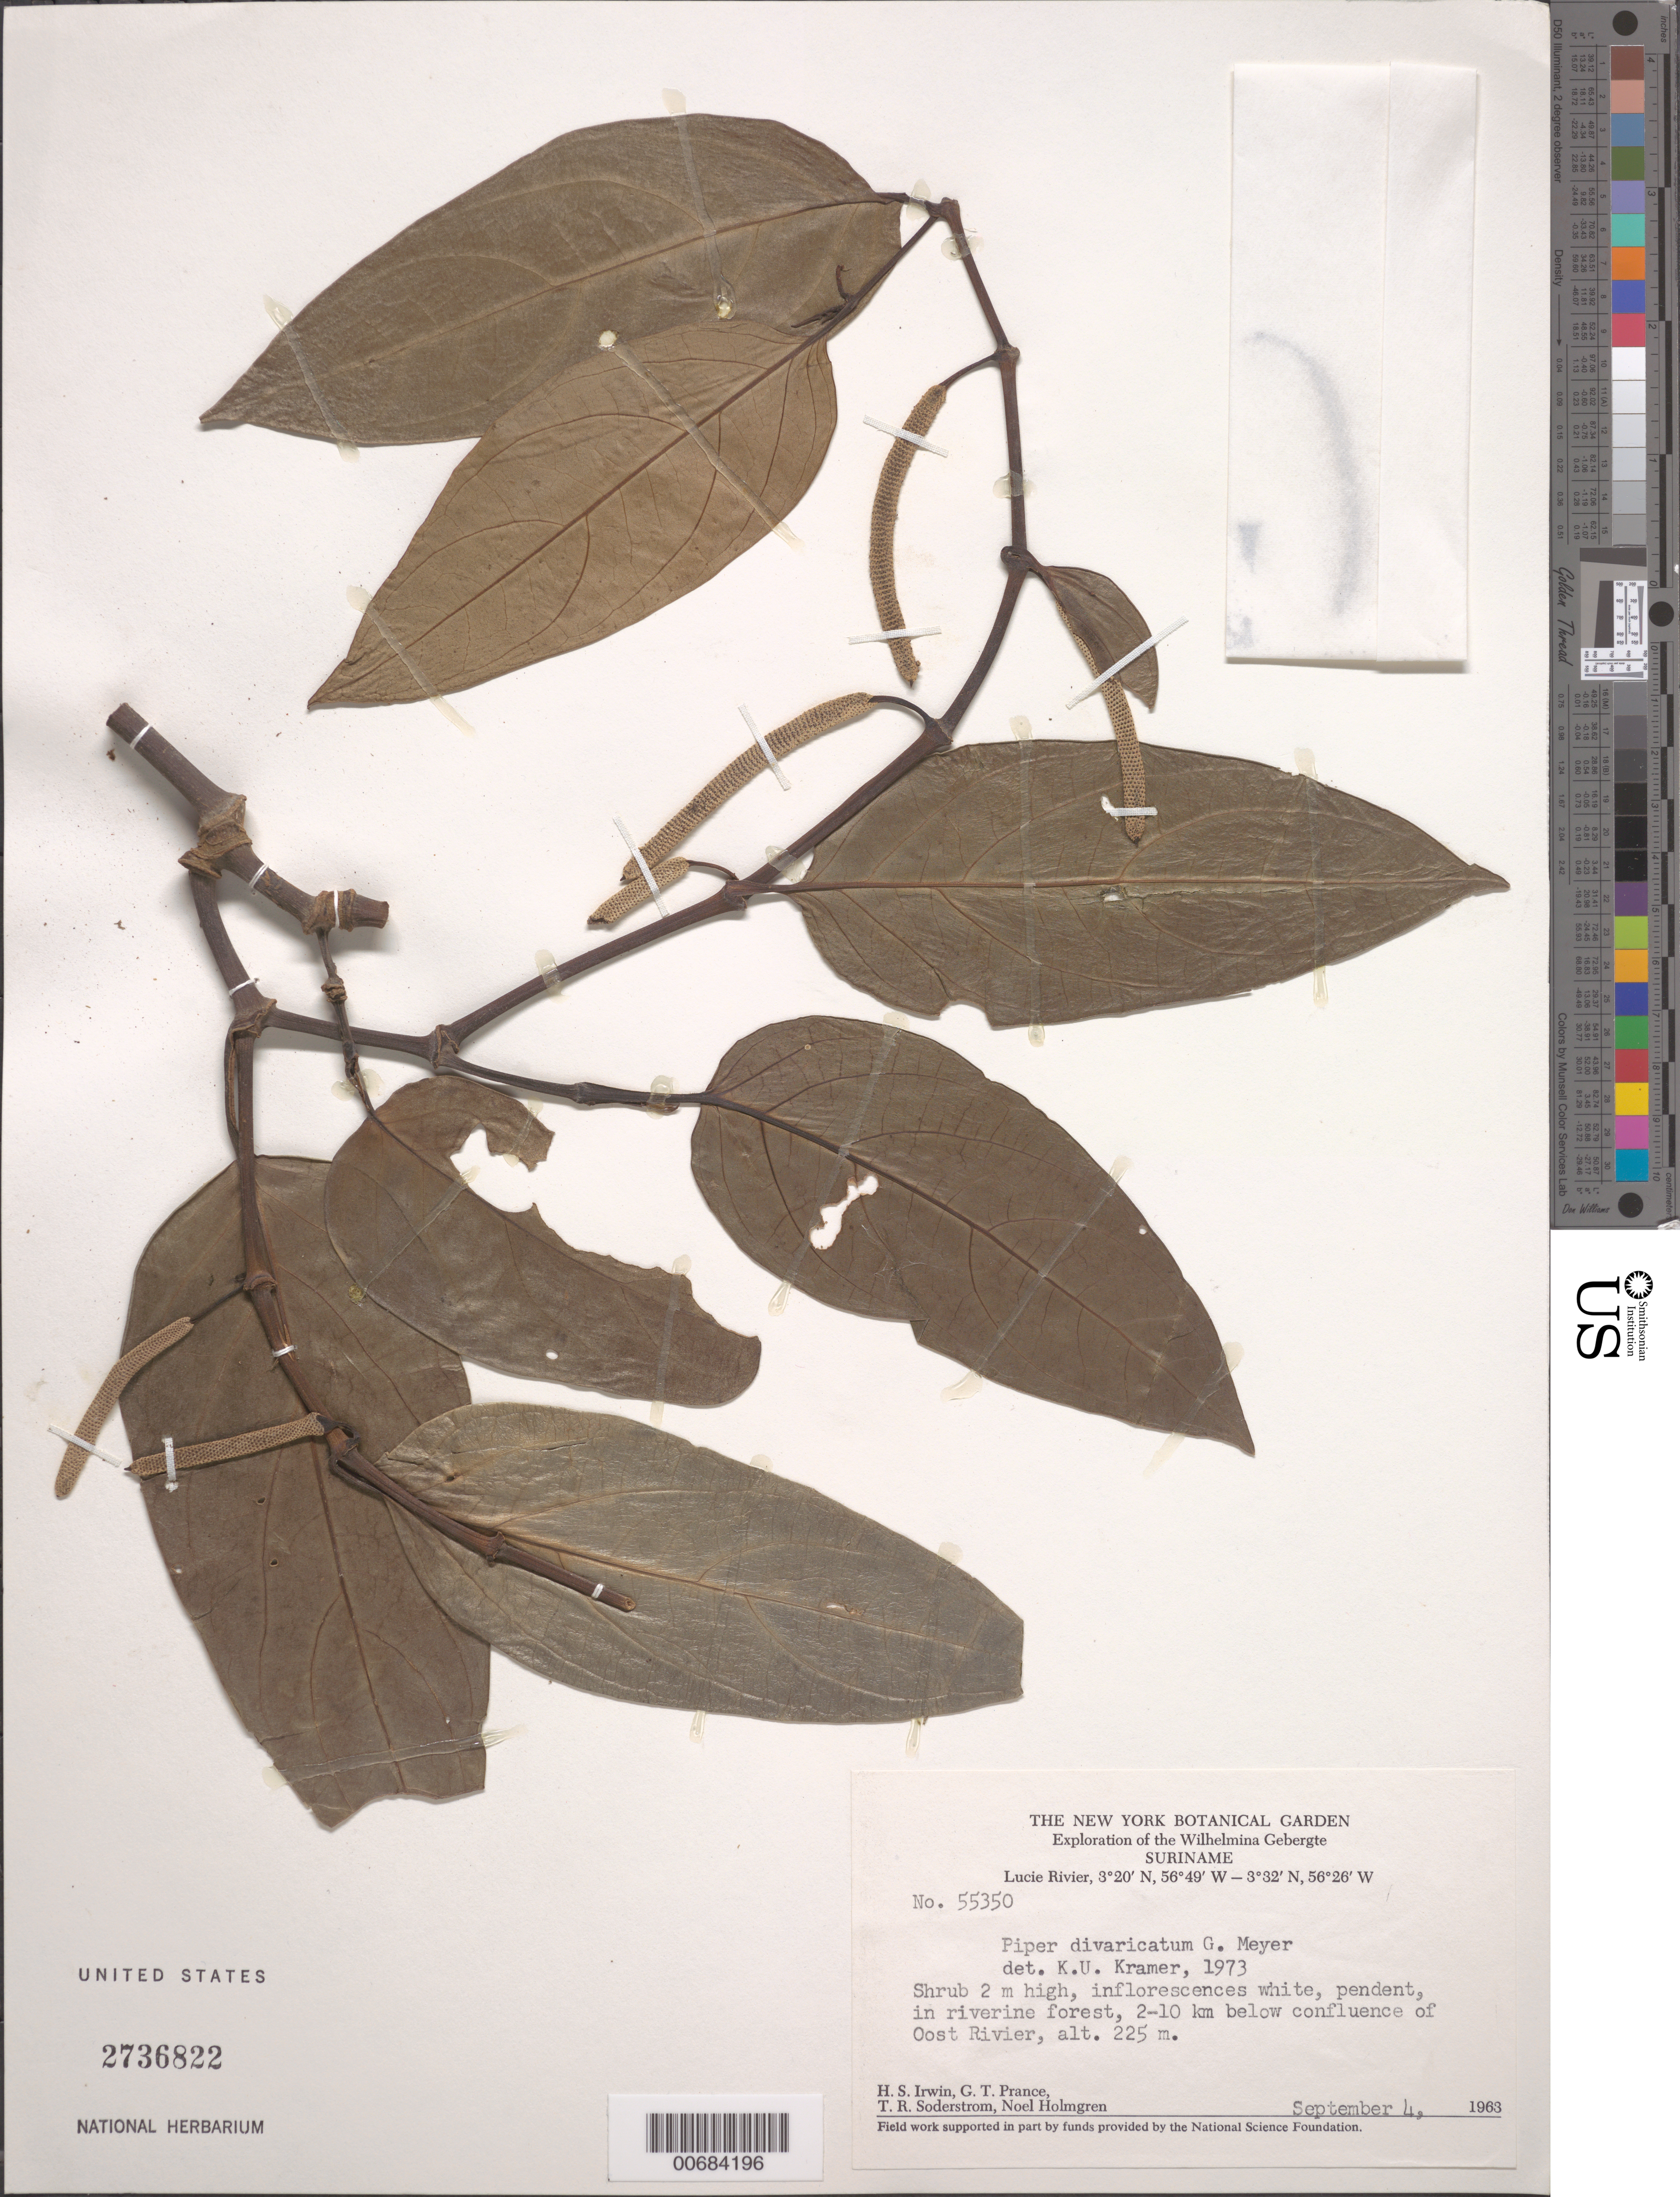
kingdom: Plantae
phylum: Tracheophyta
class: Magnoliopsida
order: Piperales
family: Piperaceae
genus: Piper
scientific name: Piper divaricatum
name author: G. Mey.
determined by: Kramer, K. U.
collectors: H. Irwin, G. T. Prance, T. R. Soderstrom & N. H. Holmgren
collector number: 55350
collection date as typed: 4-Sep-63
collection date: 1963-09-04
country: Suriname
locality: Lucie R., 2-10 km below confl. with Oost R., Wilhelmina Gebergte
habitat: Riverine forest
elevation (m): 225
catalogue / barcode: US 2736822